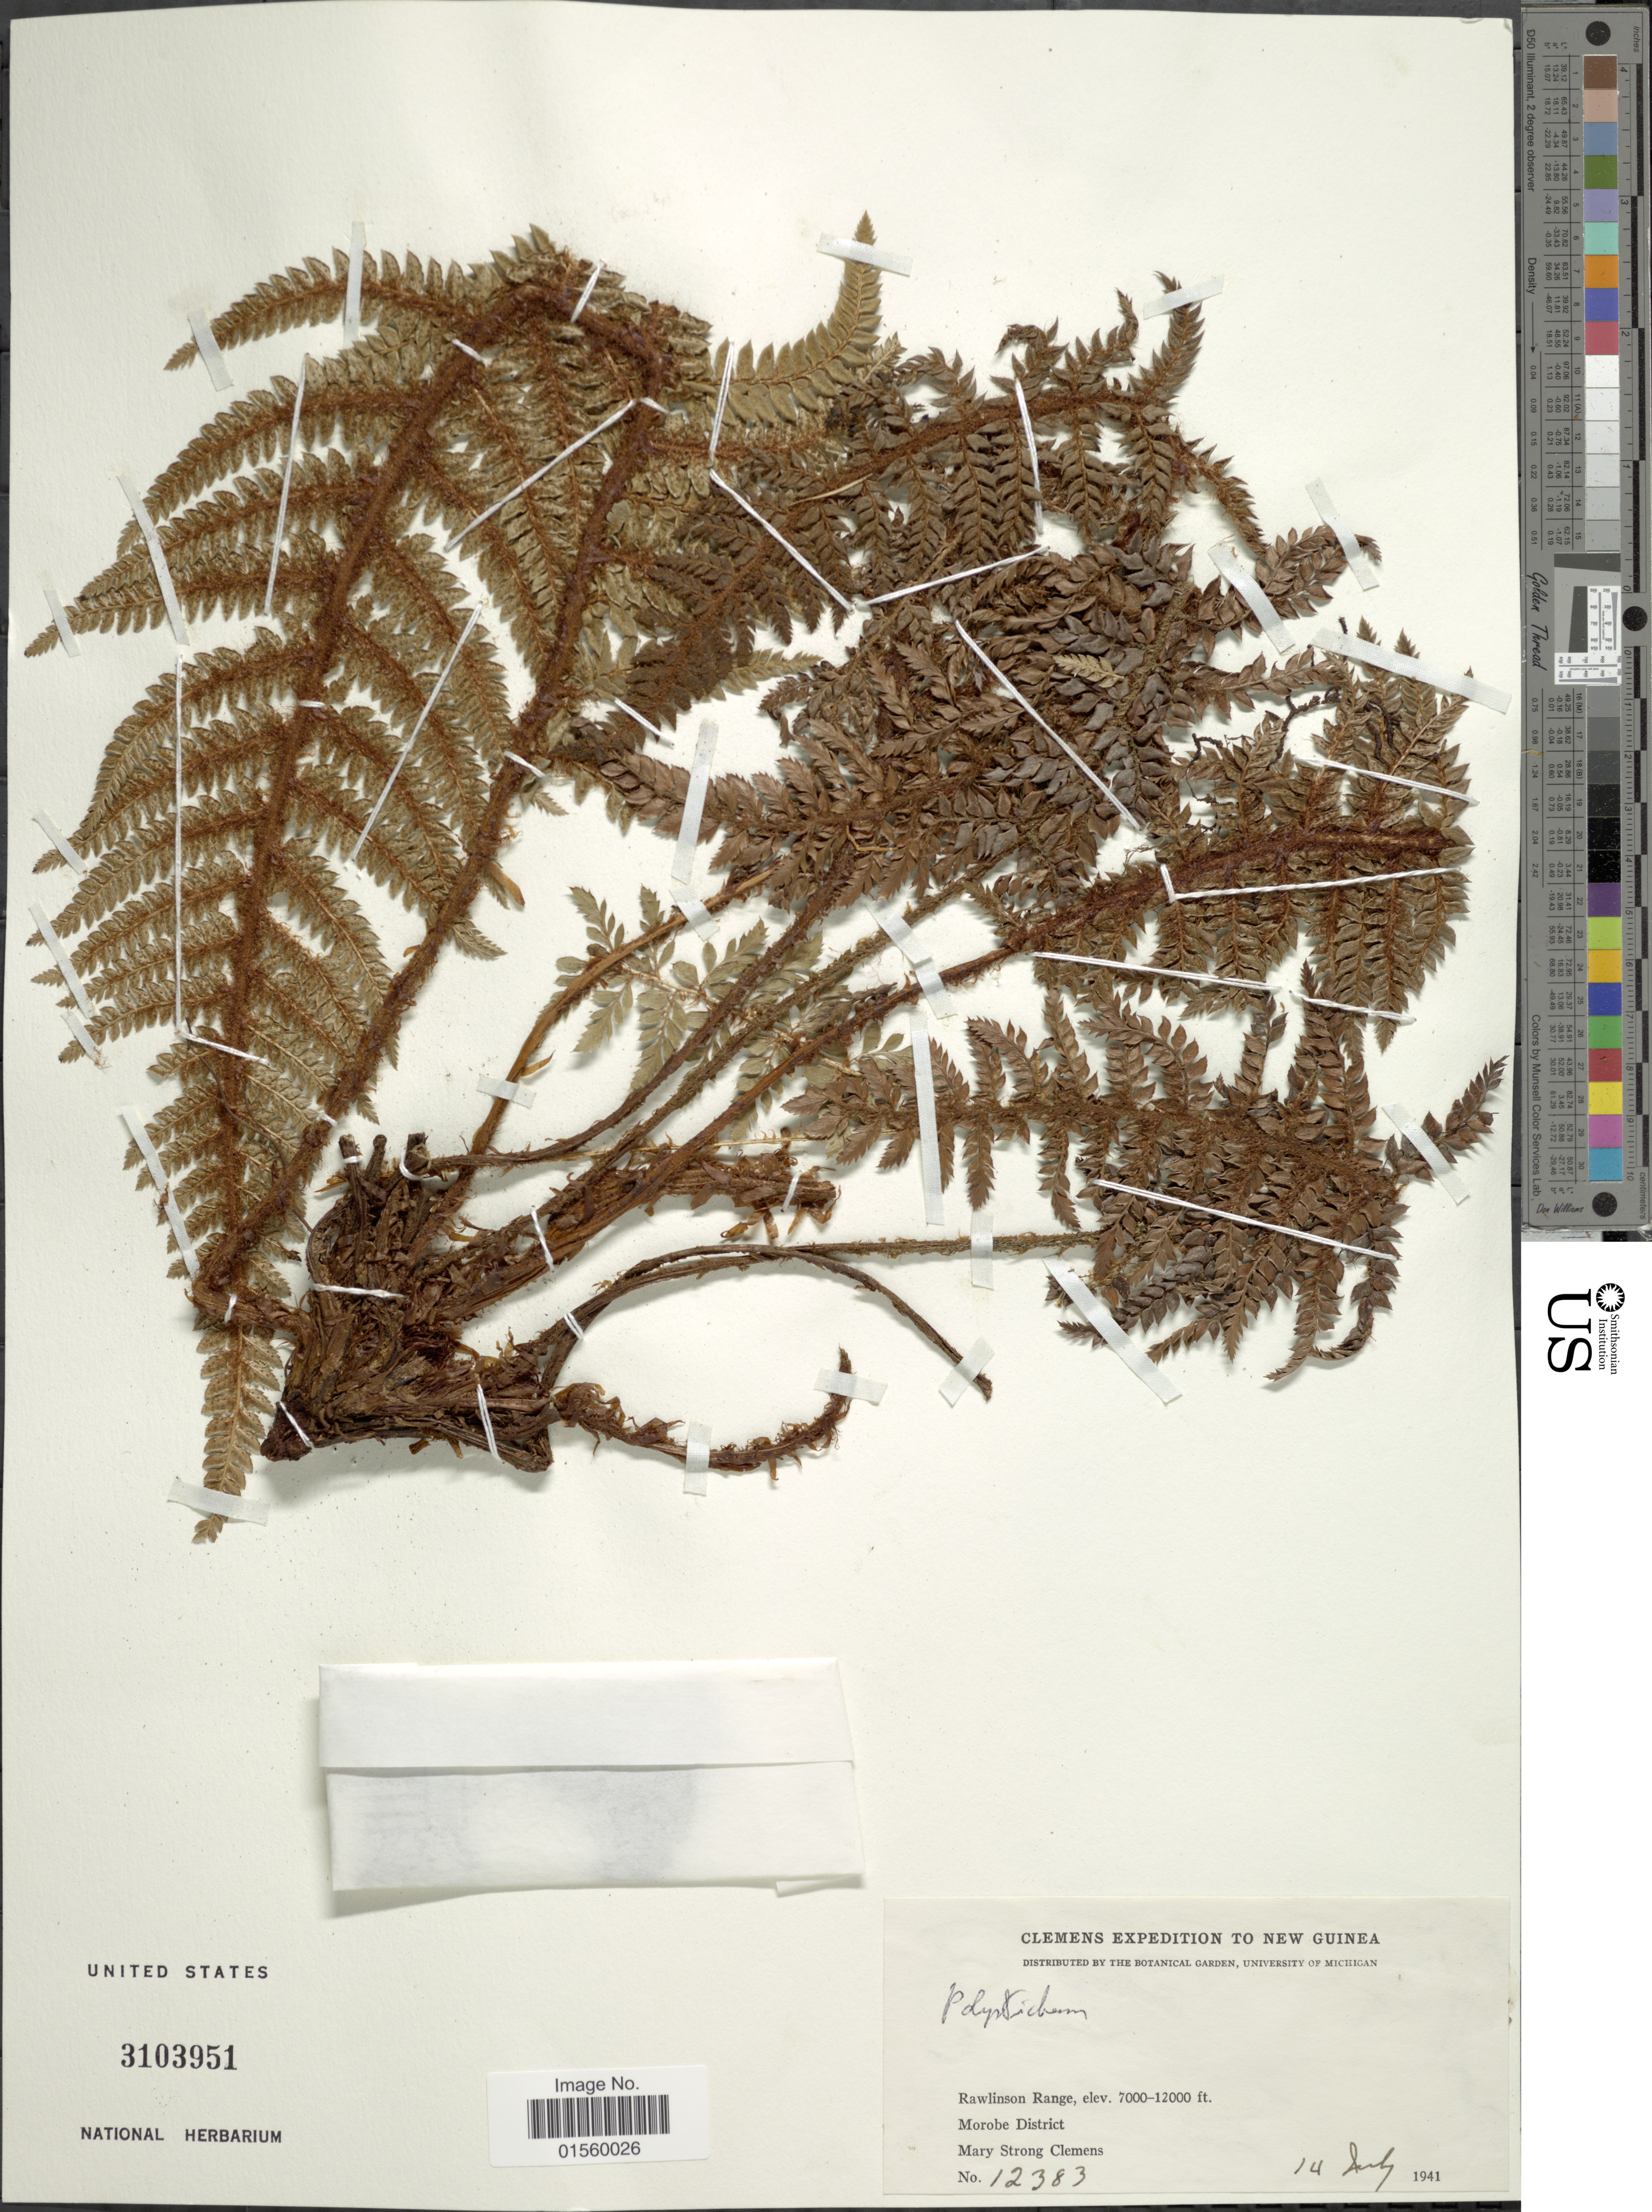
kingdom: Plantae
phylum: Tracheophyta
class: Polypodiopsida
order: Polypodiales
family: Dryopteridaceae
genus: Polystichum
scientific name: Polystichum sp.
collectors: M. S. Clemens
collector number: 12383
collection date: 1941-07-14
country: Papua New Guinea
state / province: Morobe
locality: New Guinea, Rawlinson Range, Morobe District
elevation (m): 2134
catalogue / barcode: US 3103951